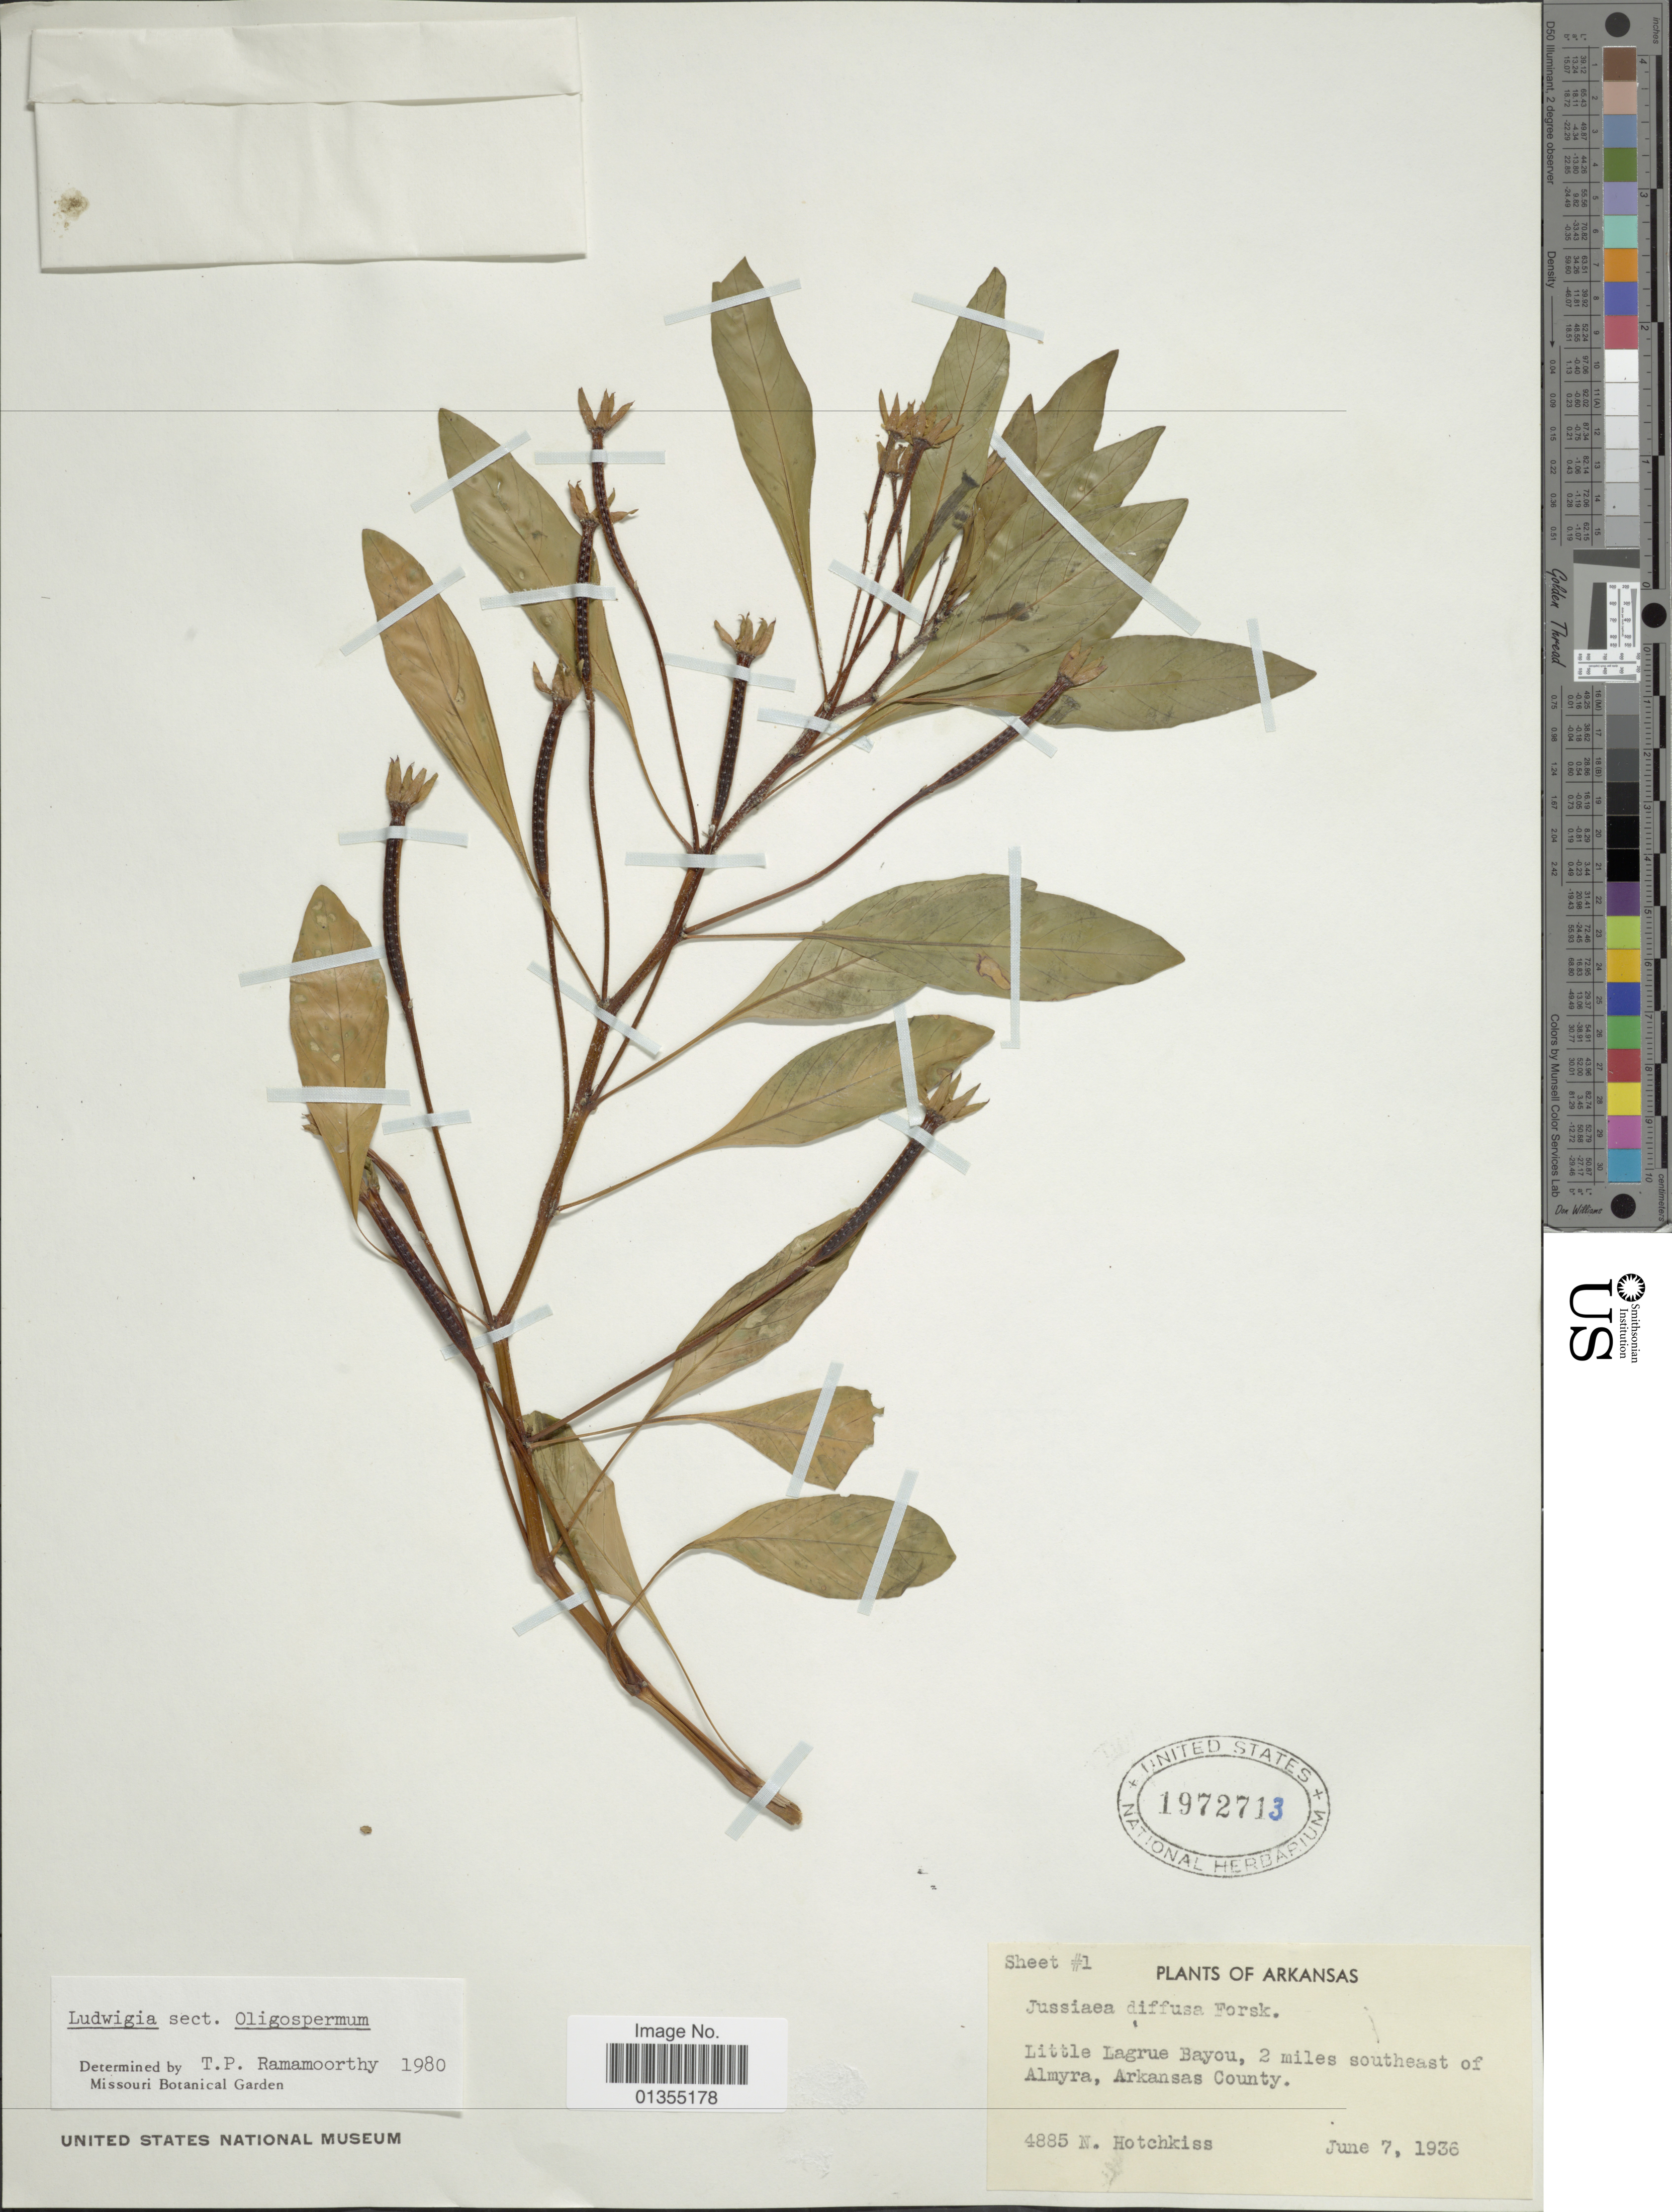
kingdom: Plantae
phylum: Tracheophyta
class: Magnoliopsida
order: Myrtales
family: Onagraceae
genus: Ludwigia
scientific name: Ludwigia stolonifera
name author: (Guill. & Perr.) P.H. Raven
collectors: N. Hotchkiss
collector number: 4885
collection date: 1936-06-07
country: United States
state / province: Arkansas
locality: Little Lagrue Bayou, 2 miles southeast of Almyra, Arkansas County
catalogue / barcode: US 1972713